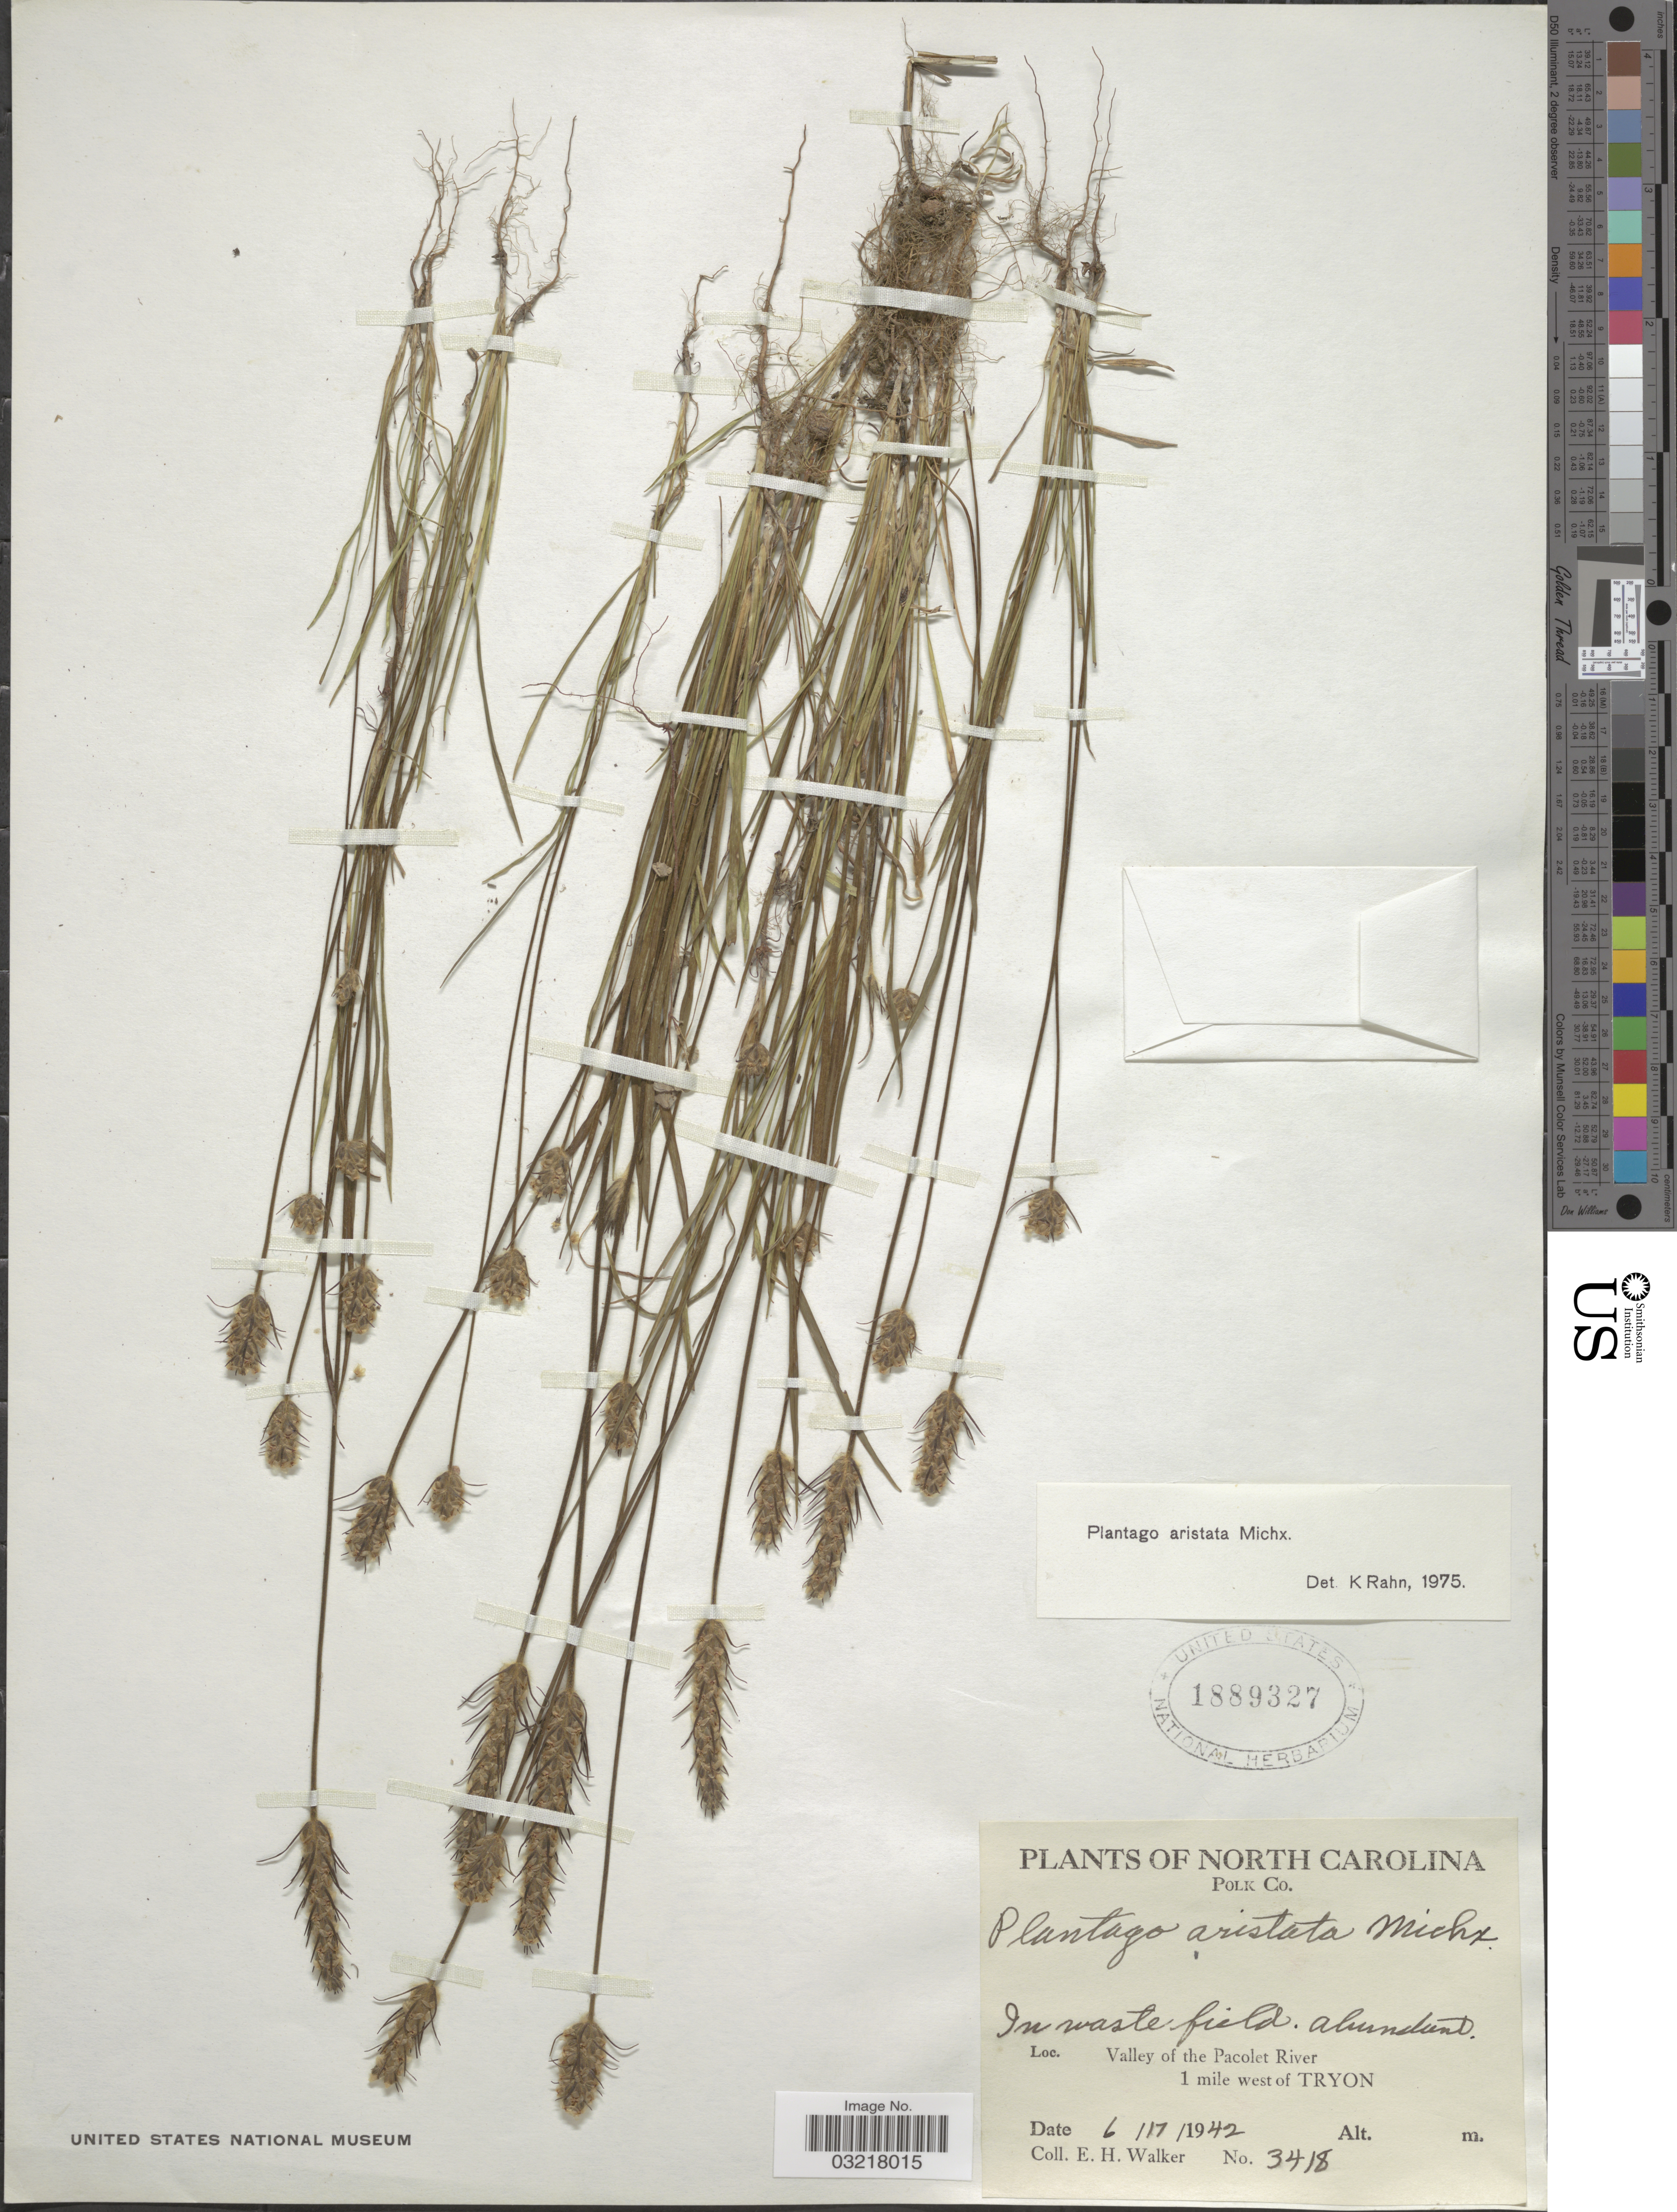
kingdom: Plantae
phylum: Tracheophyta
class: Magnoliopsida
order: Lamiales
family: Plantaginaceae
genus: Plantago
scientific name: Plantago aristata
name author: Michx.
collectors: E. H. Walker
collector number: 3418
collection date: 1942-06-17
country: United States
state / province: North Carolina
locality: Polk Co. Valley of the Pacolet River. 1 mile west of Tryon.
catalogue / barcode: US 1889327